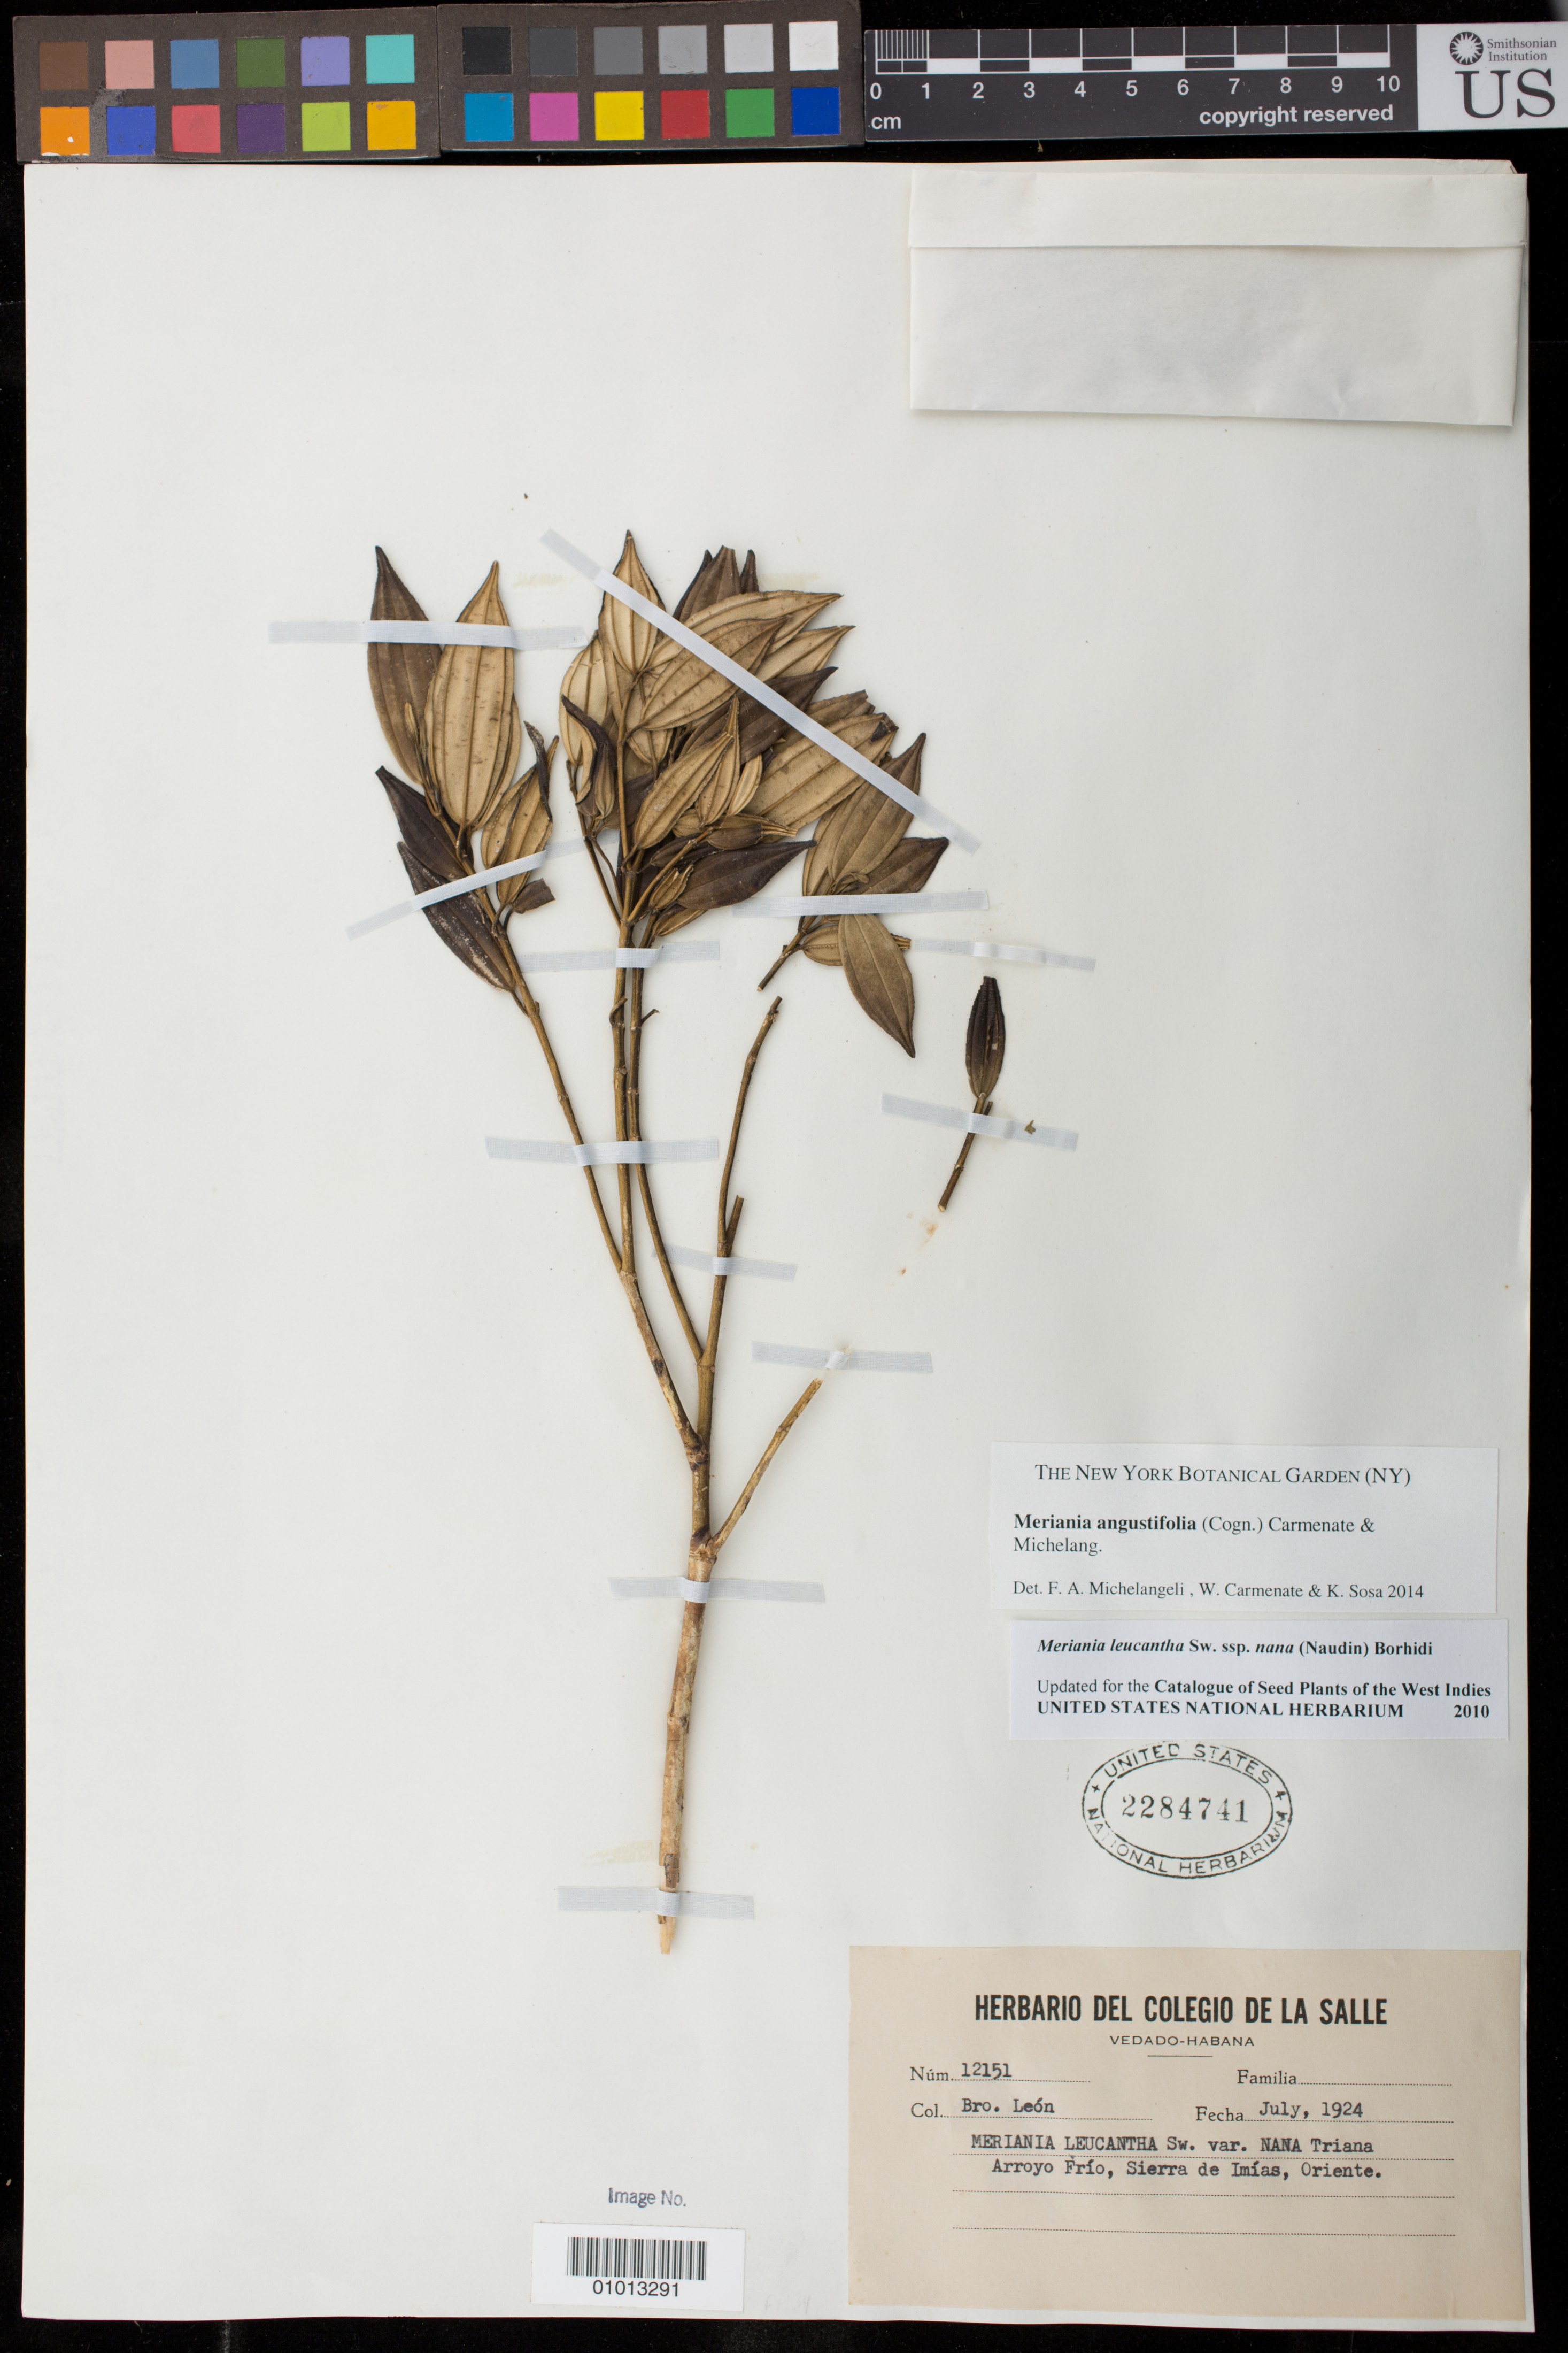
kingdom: Plantae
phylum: Tracheophyta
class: Magnoliopsida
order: Myrtales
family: Melastomataceae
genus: Meriania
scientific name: Meriania angustifolia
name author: (Cogn.) Carmenate & Michelang.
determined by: Michelangeli, F. A.; Carmenate, W.; Sosa, K.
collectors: Bro. León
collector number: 12151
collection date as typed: Jul 1924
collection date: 1924-07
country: Cuba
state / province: Guantanamo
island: Cuba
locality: Arroyo Frío, Sierra de Imías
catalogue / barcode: US 2284741